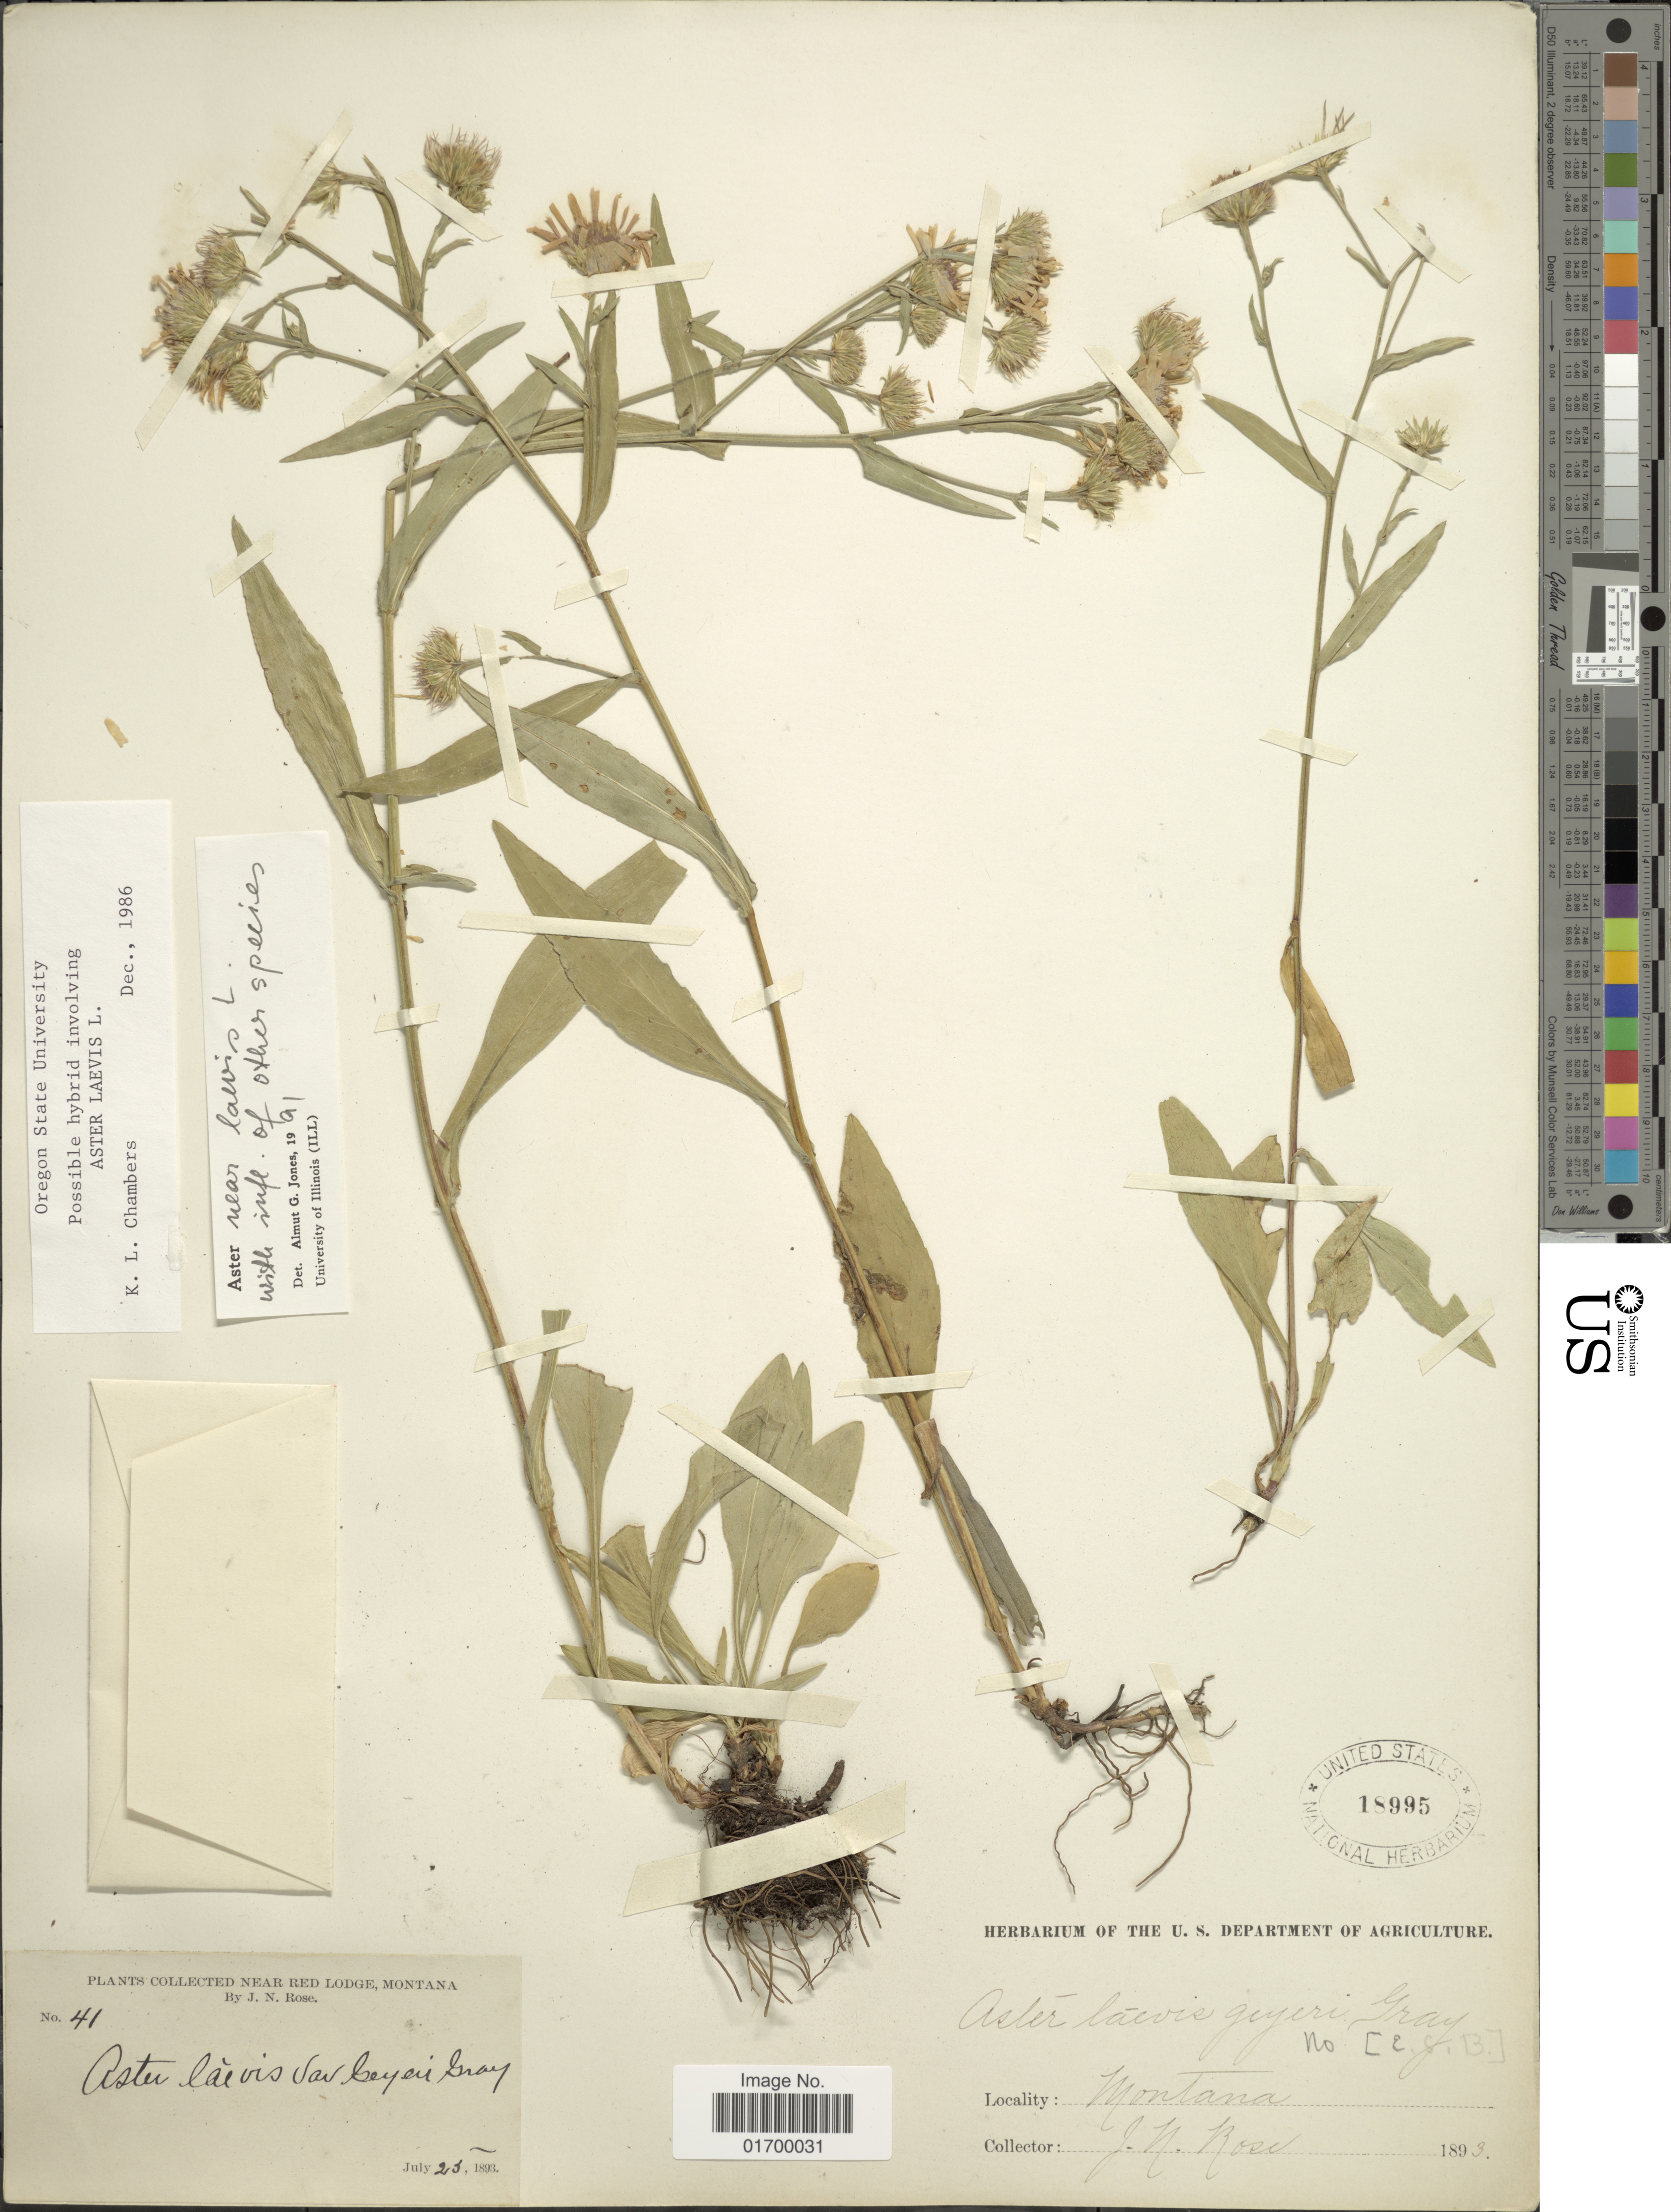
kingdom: Plantae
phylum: Tracheophyta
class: Magnoliopsida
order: Asterales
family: Asteraceae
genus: Symphyotrichum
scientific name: Symphyotrichum laeve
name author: (L.) Á. Löve & D. Löve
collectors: J. N. Rose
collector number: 41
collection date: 1893-07-25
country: United States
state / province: Montana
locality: Near bed Lodge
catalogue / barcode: US 18995